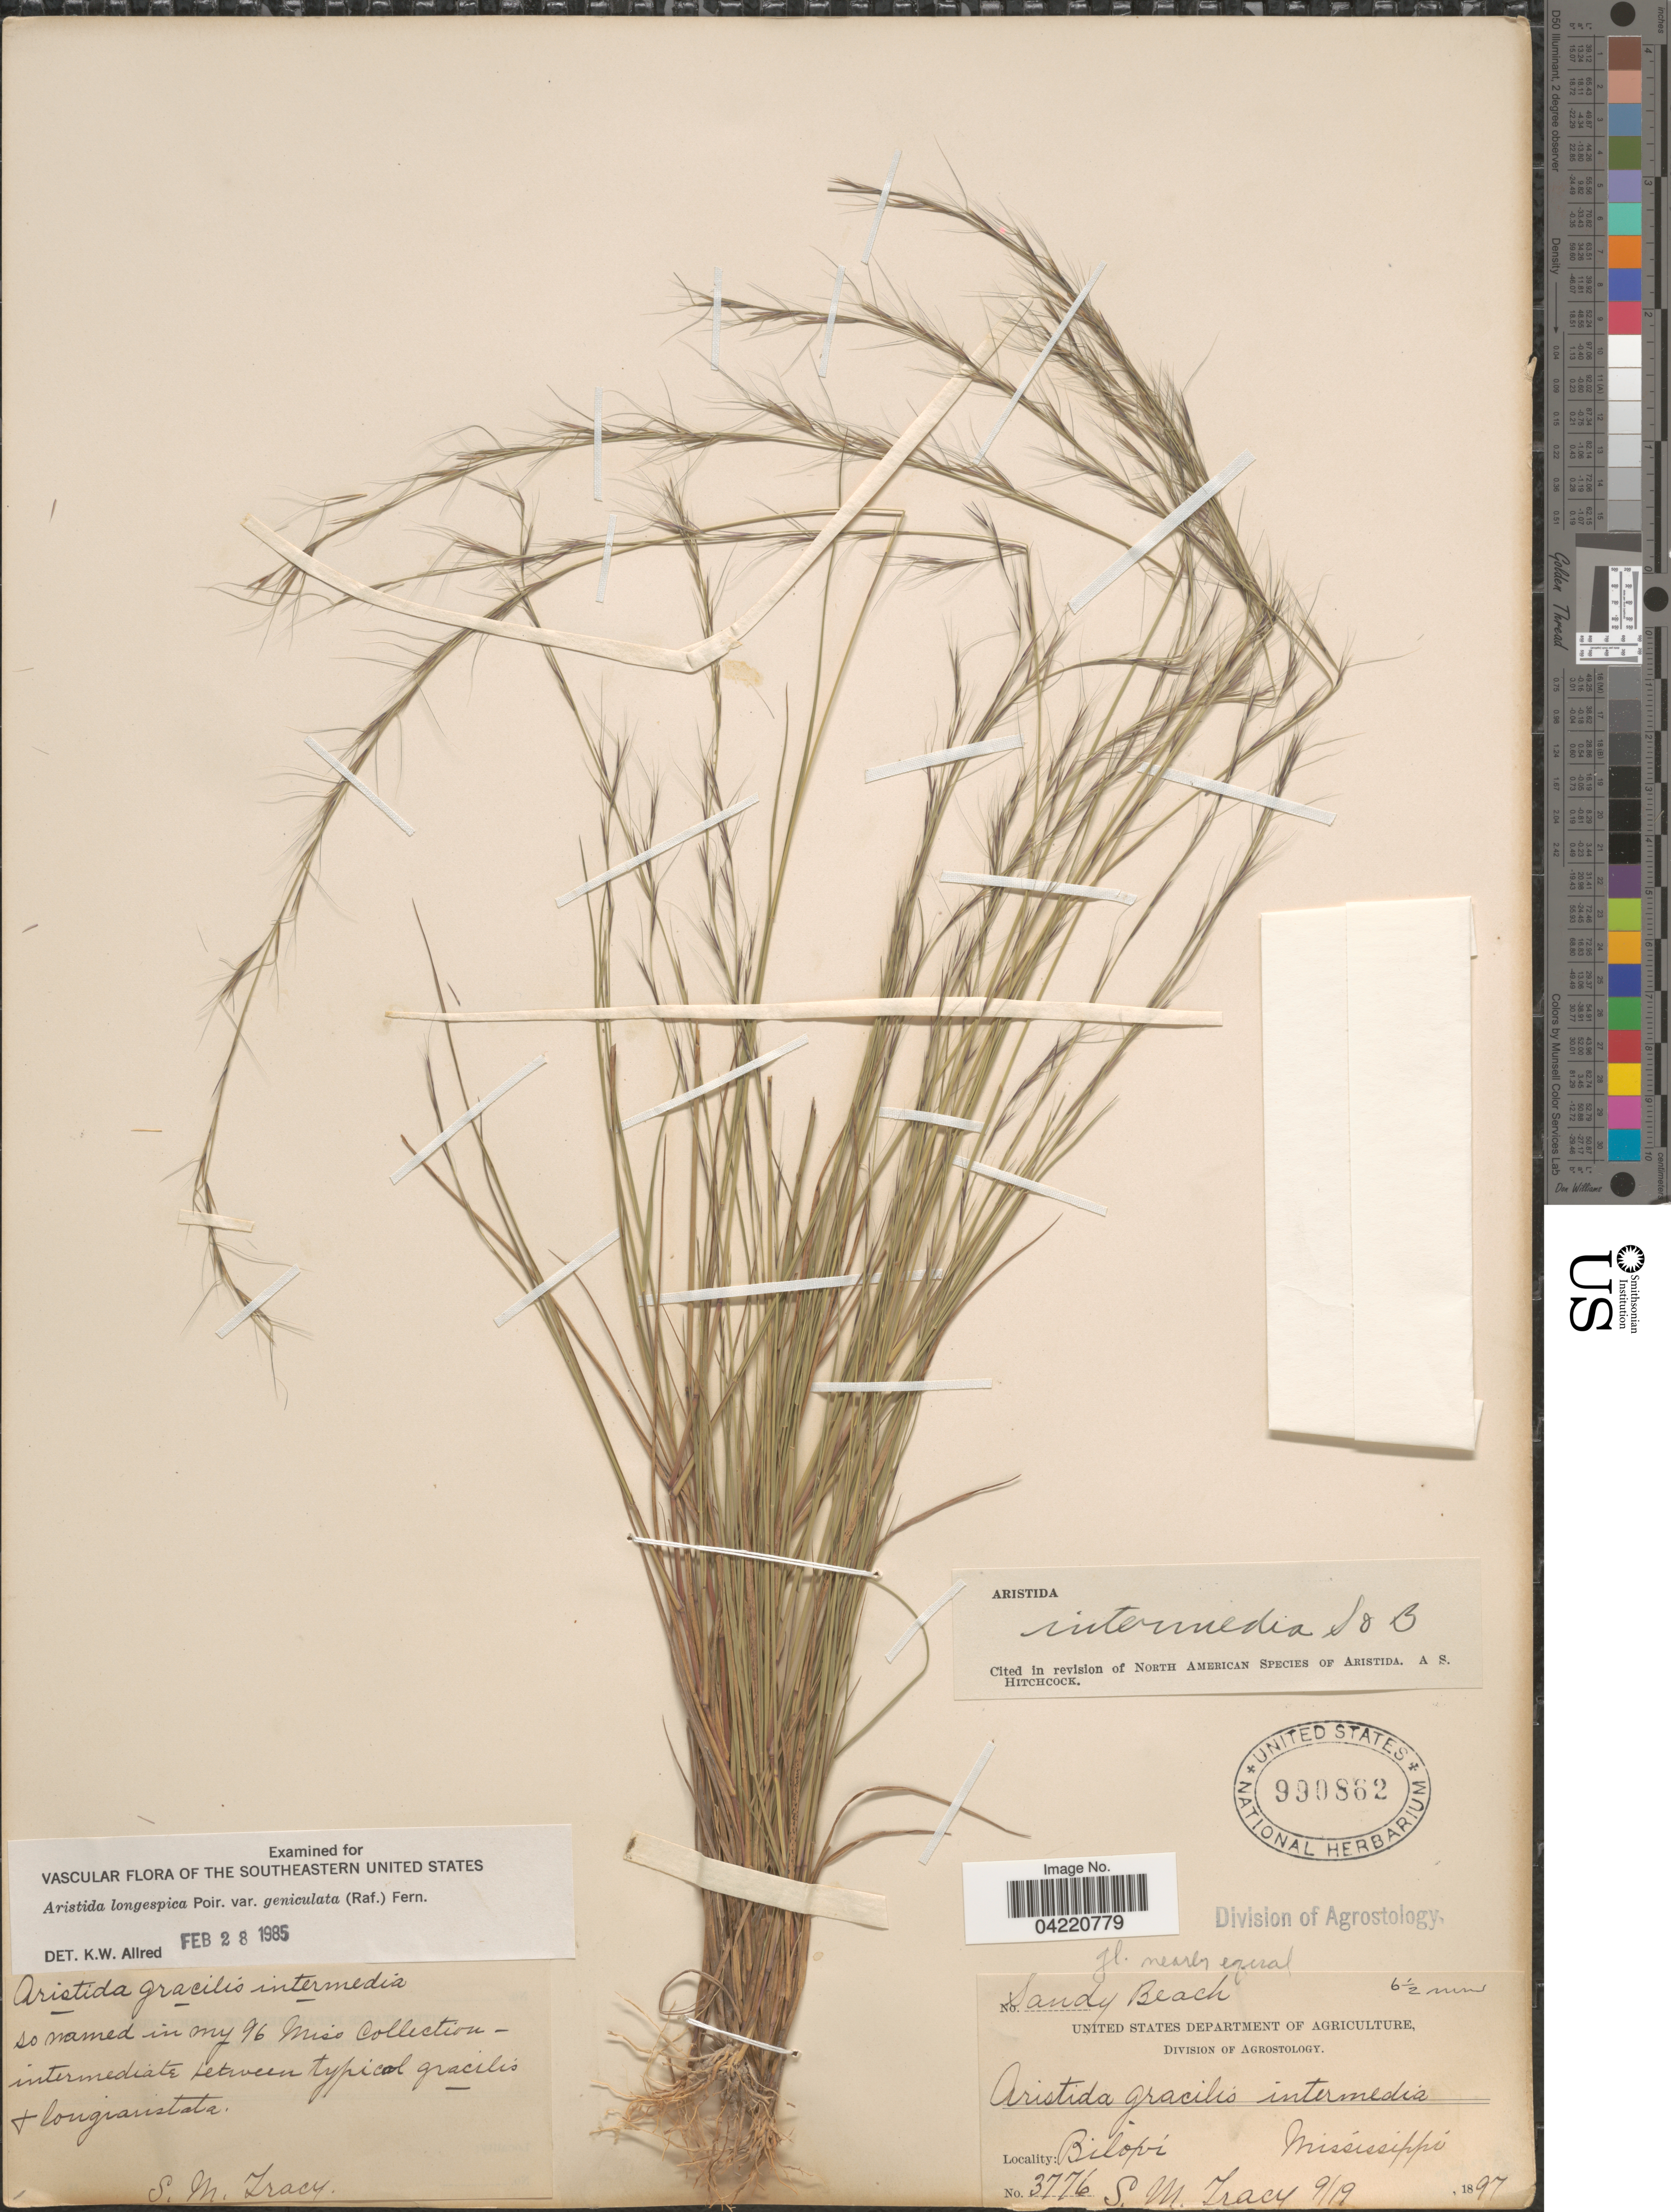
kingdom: Plantae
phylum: Tracheophyta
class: Liliopsida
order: Poales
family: Poaceae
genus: Aristida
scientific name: Aristida longespica var. geniculata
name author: (Raf.) Fernald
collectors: S. M. Tracy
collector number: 3776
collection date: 1897-09-19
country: United States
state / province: Mississippi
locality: Sandy Beach. Biloxi.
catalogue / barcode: US 990862